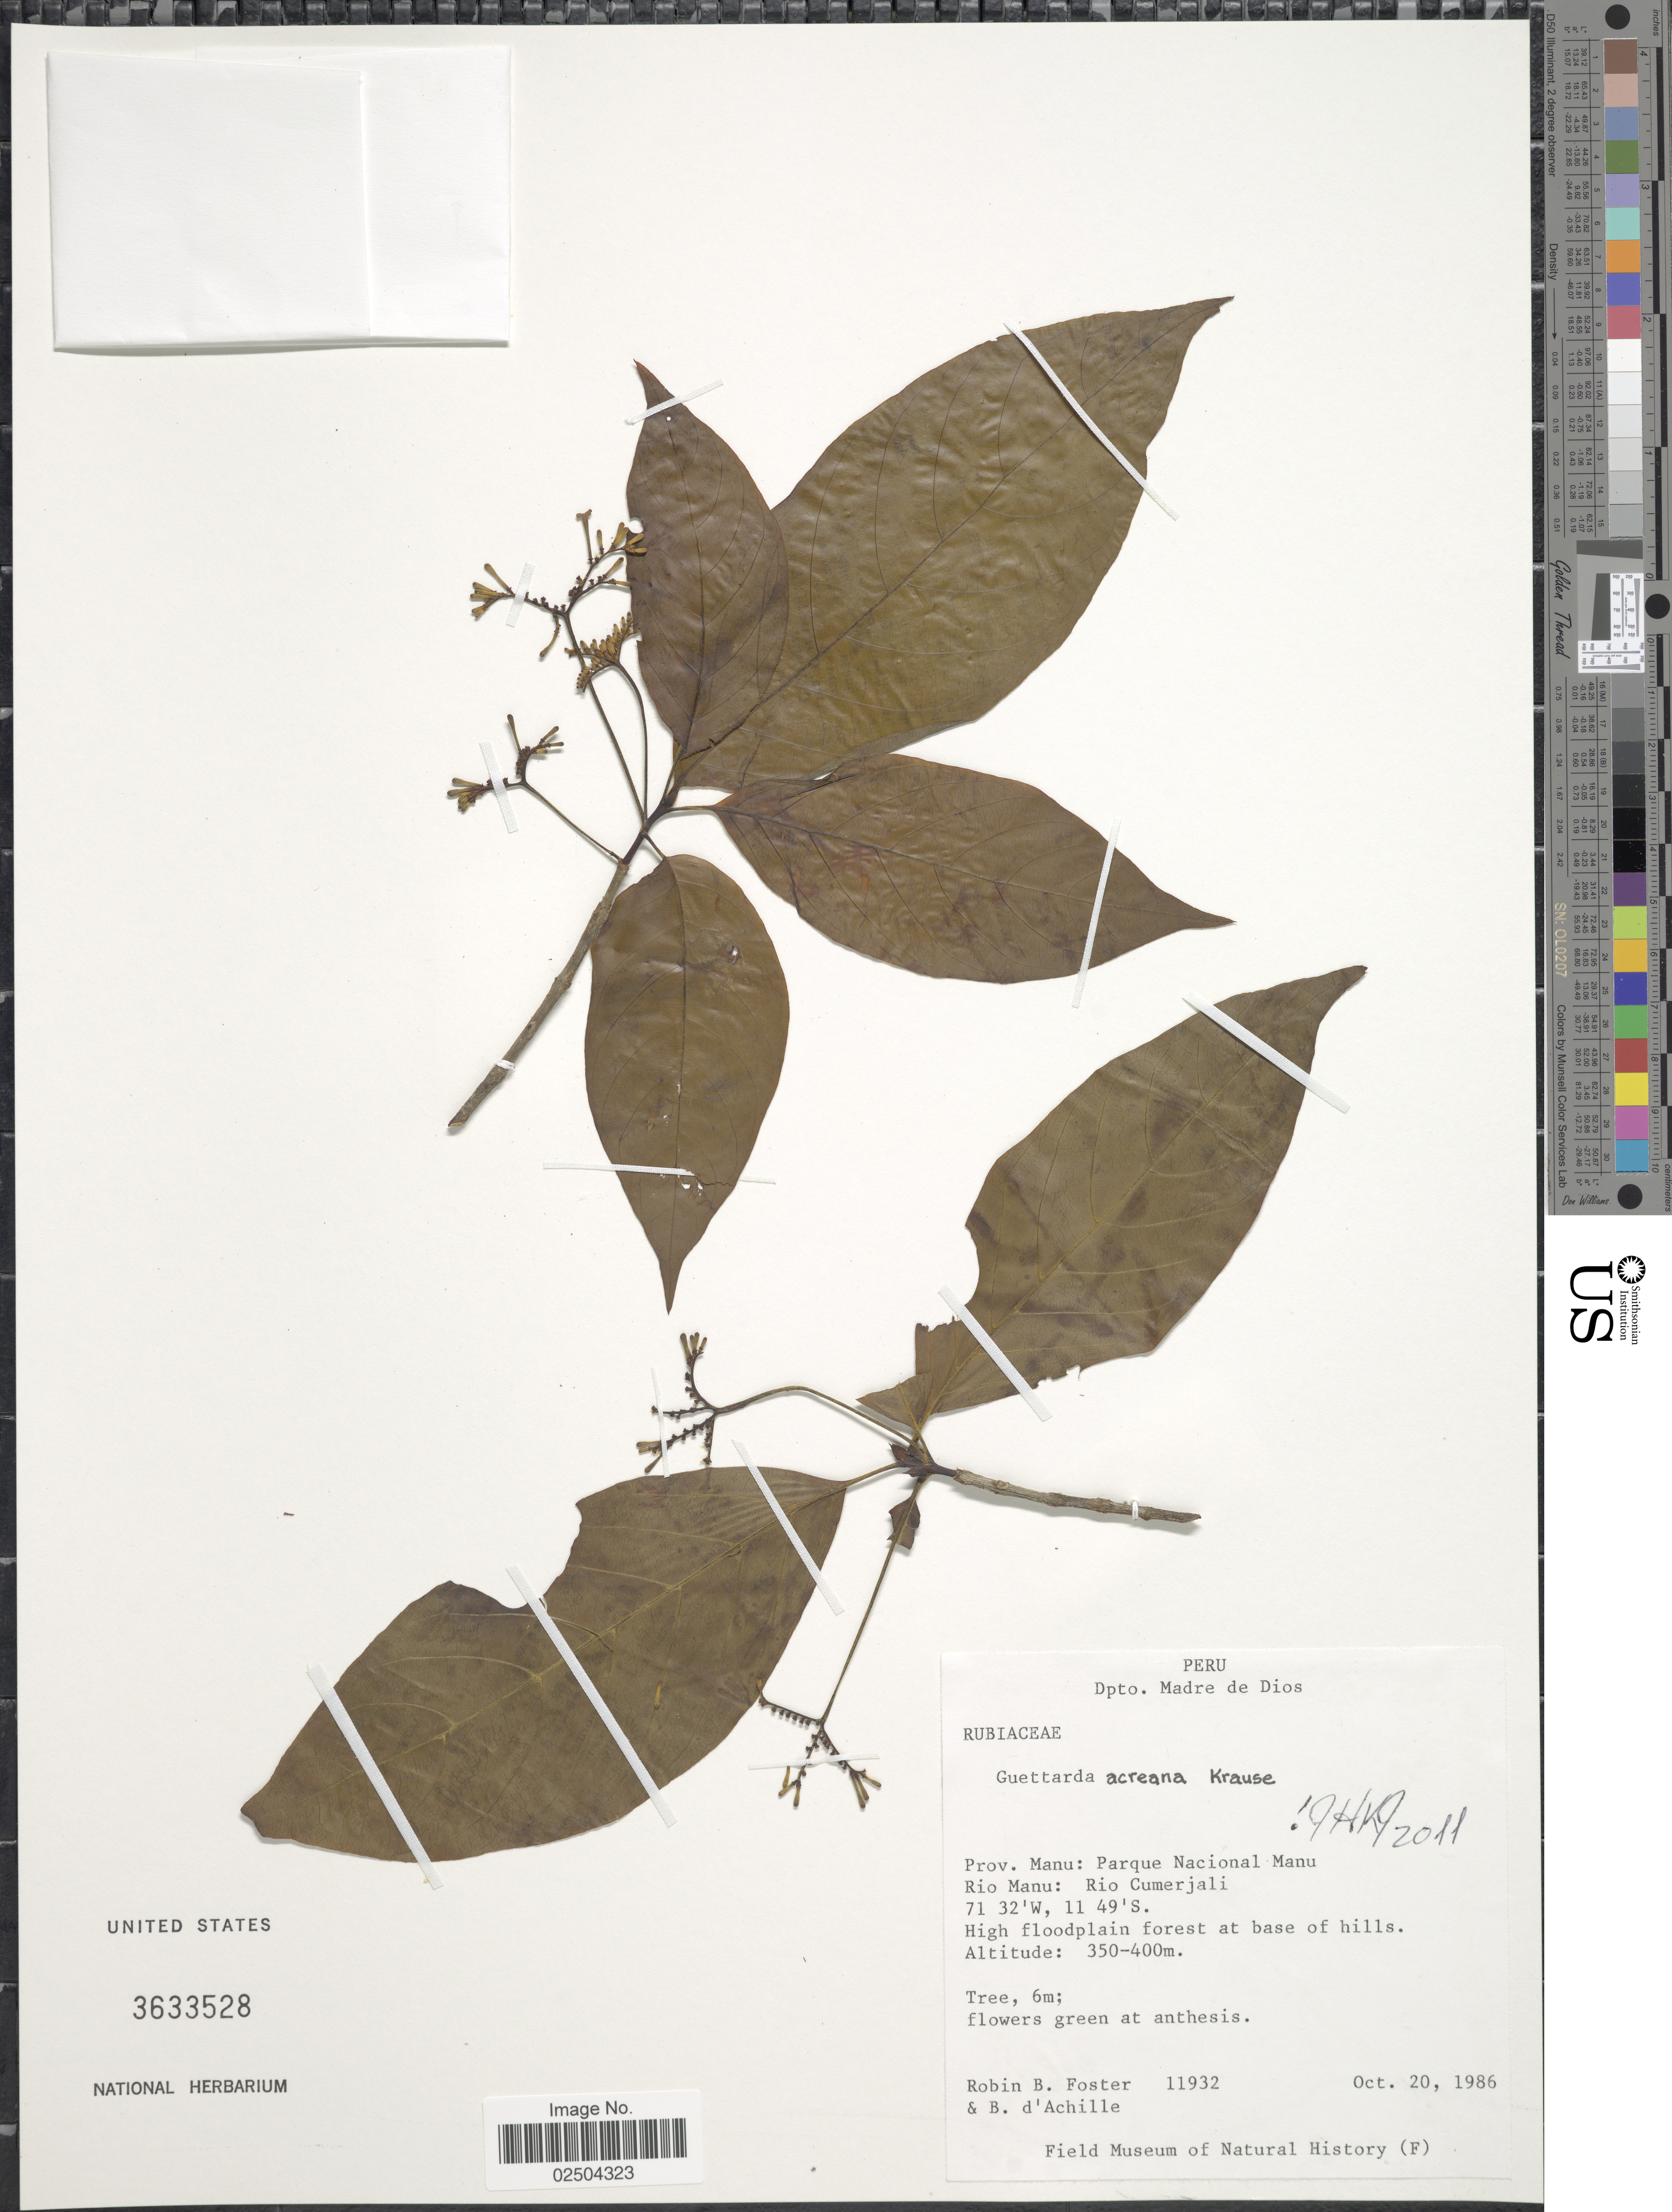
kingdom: Plantae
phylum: Tracheophyta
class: Magnoliopsida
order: Gentianales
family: Rubiaceae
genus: Guettarda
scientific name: Guettarda acreana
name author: K. Krause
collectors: R. B. Foster & B. d'Achille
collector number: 11932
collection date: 1986-10-20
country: Peru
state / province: Madre de Dios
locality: Dpto. Madre de Dios, Prov. Manu: Parque Nacional Manu, Rio Manu: Rio Cumerjali, High floodplain forest at base of hills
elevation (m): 350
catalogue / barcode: US 3633528